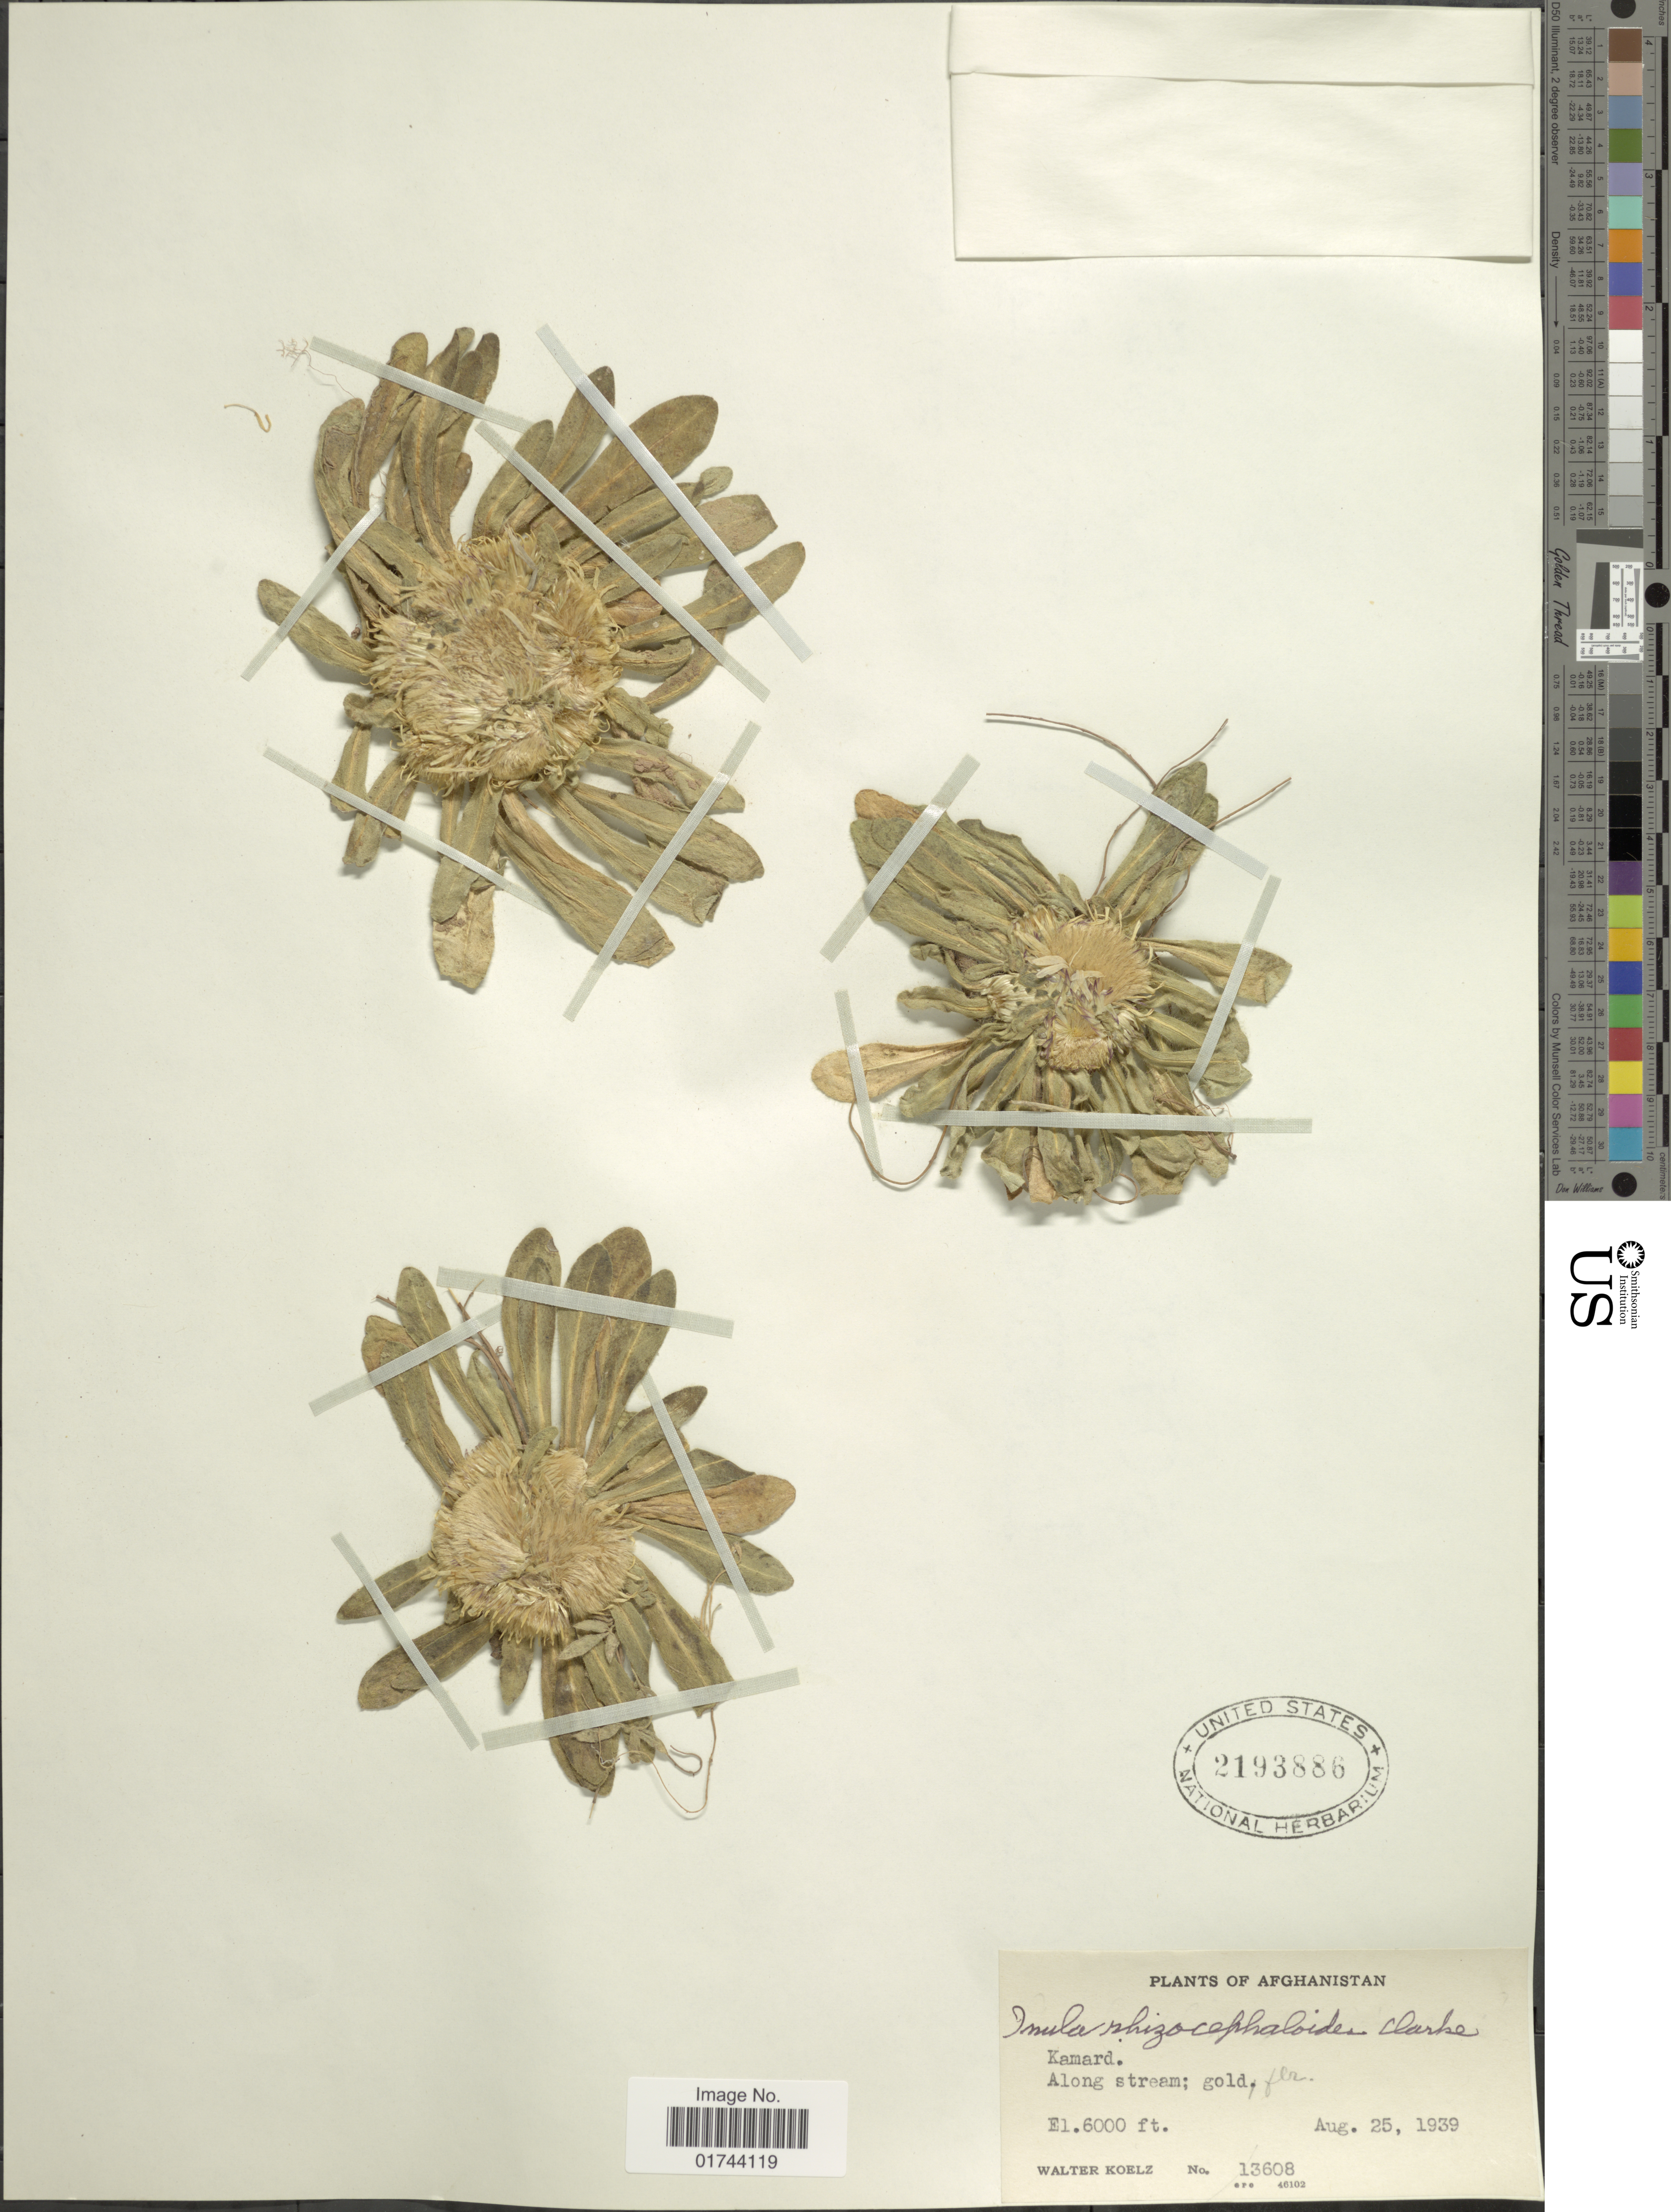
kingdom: Plantae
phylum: Tracheophyta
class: Magnoliopsida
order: Asterales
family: Asteraceae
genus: Inula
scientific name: Inula rhizocephaloides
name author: C.B. Clarke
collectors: W. N. Koelz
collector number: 13608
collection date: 1939-08-25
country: Afghanistan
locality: Kamard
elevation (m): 1829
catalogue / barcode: US 2193886